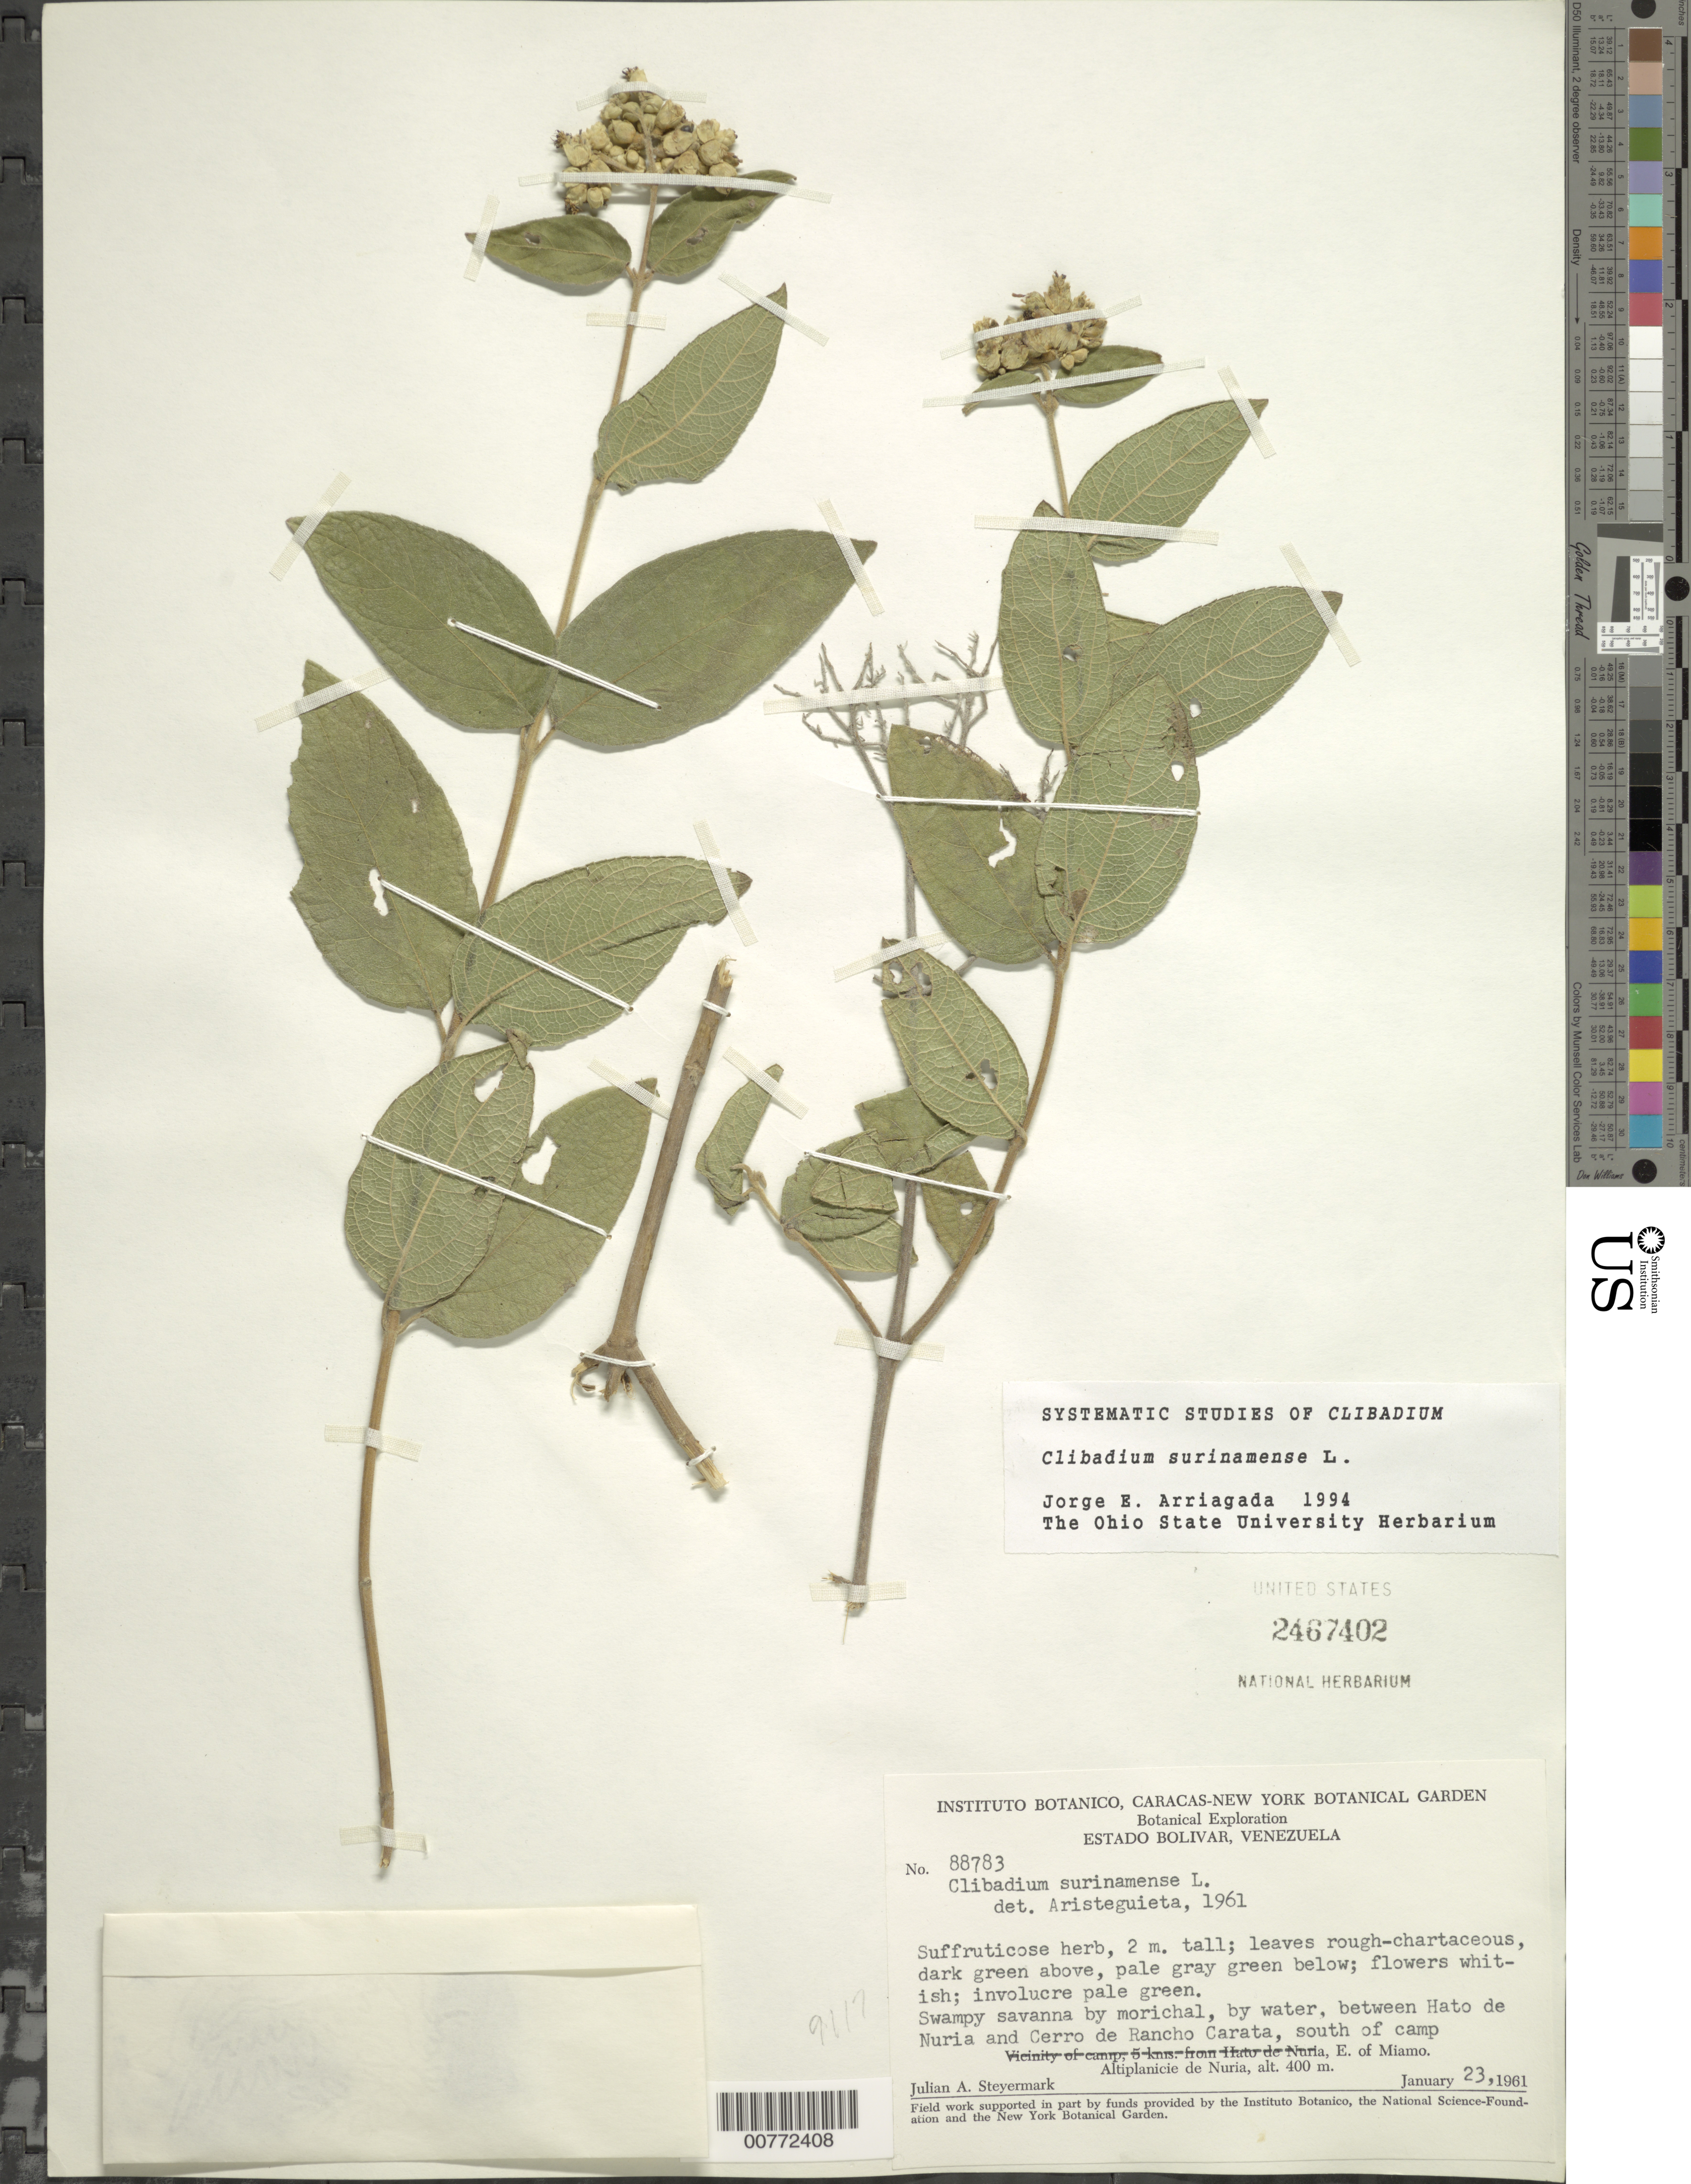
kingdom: Plantae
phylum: Tracheophyta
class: Magnoliopsida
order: Asterales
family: Asteraceae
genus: Clibadium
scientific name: Clibadium surinamense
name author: L.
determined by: Aristeguieta, L.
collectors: J. Steyermark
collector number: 88783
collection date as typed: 23-Jan-61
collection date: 1961-01-23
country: Venezuela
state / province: Bolívar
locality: Altiplanicie de Nuria, E of Miamo, between Hato de Nuria and Cerro de Rancho Carata, south of camp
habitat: Wet savanna by morichal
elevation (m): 400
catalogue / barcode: US 2467402